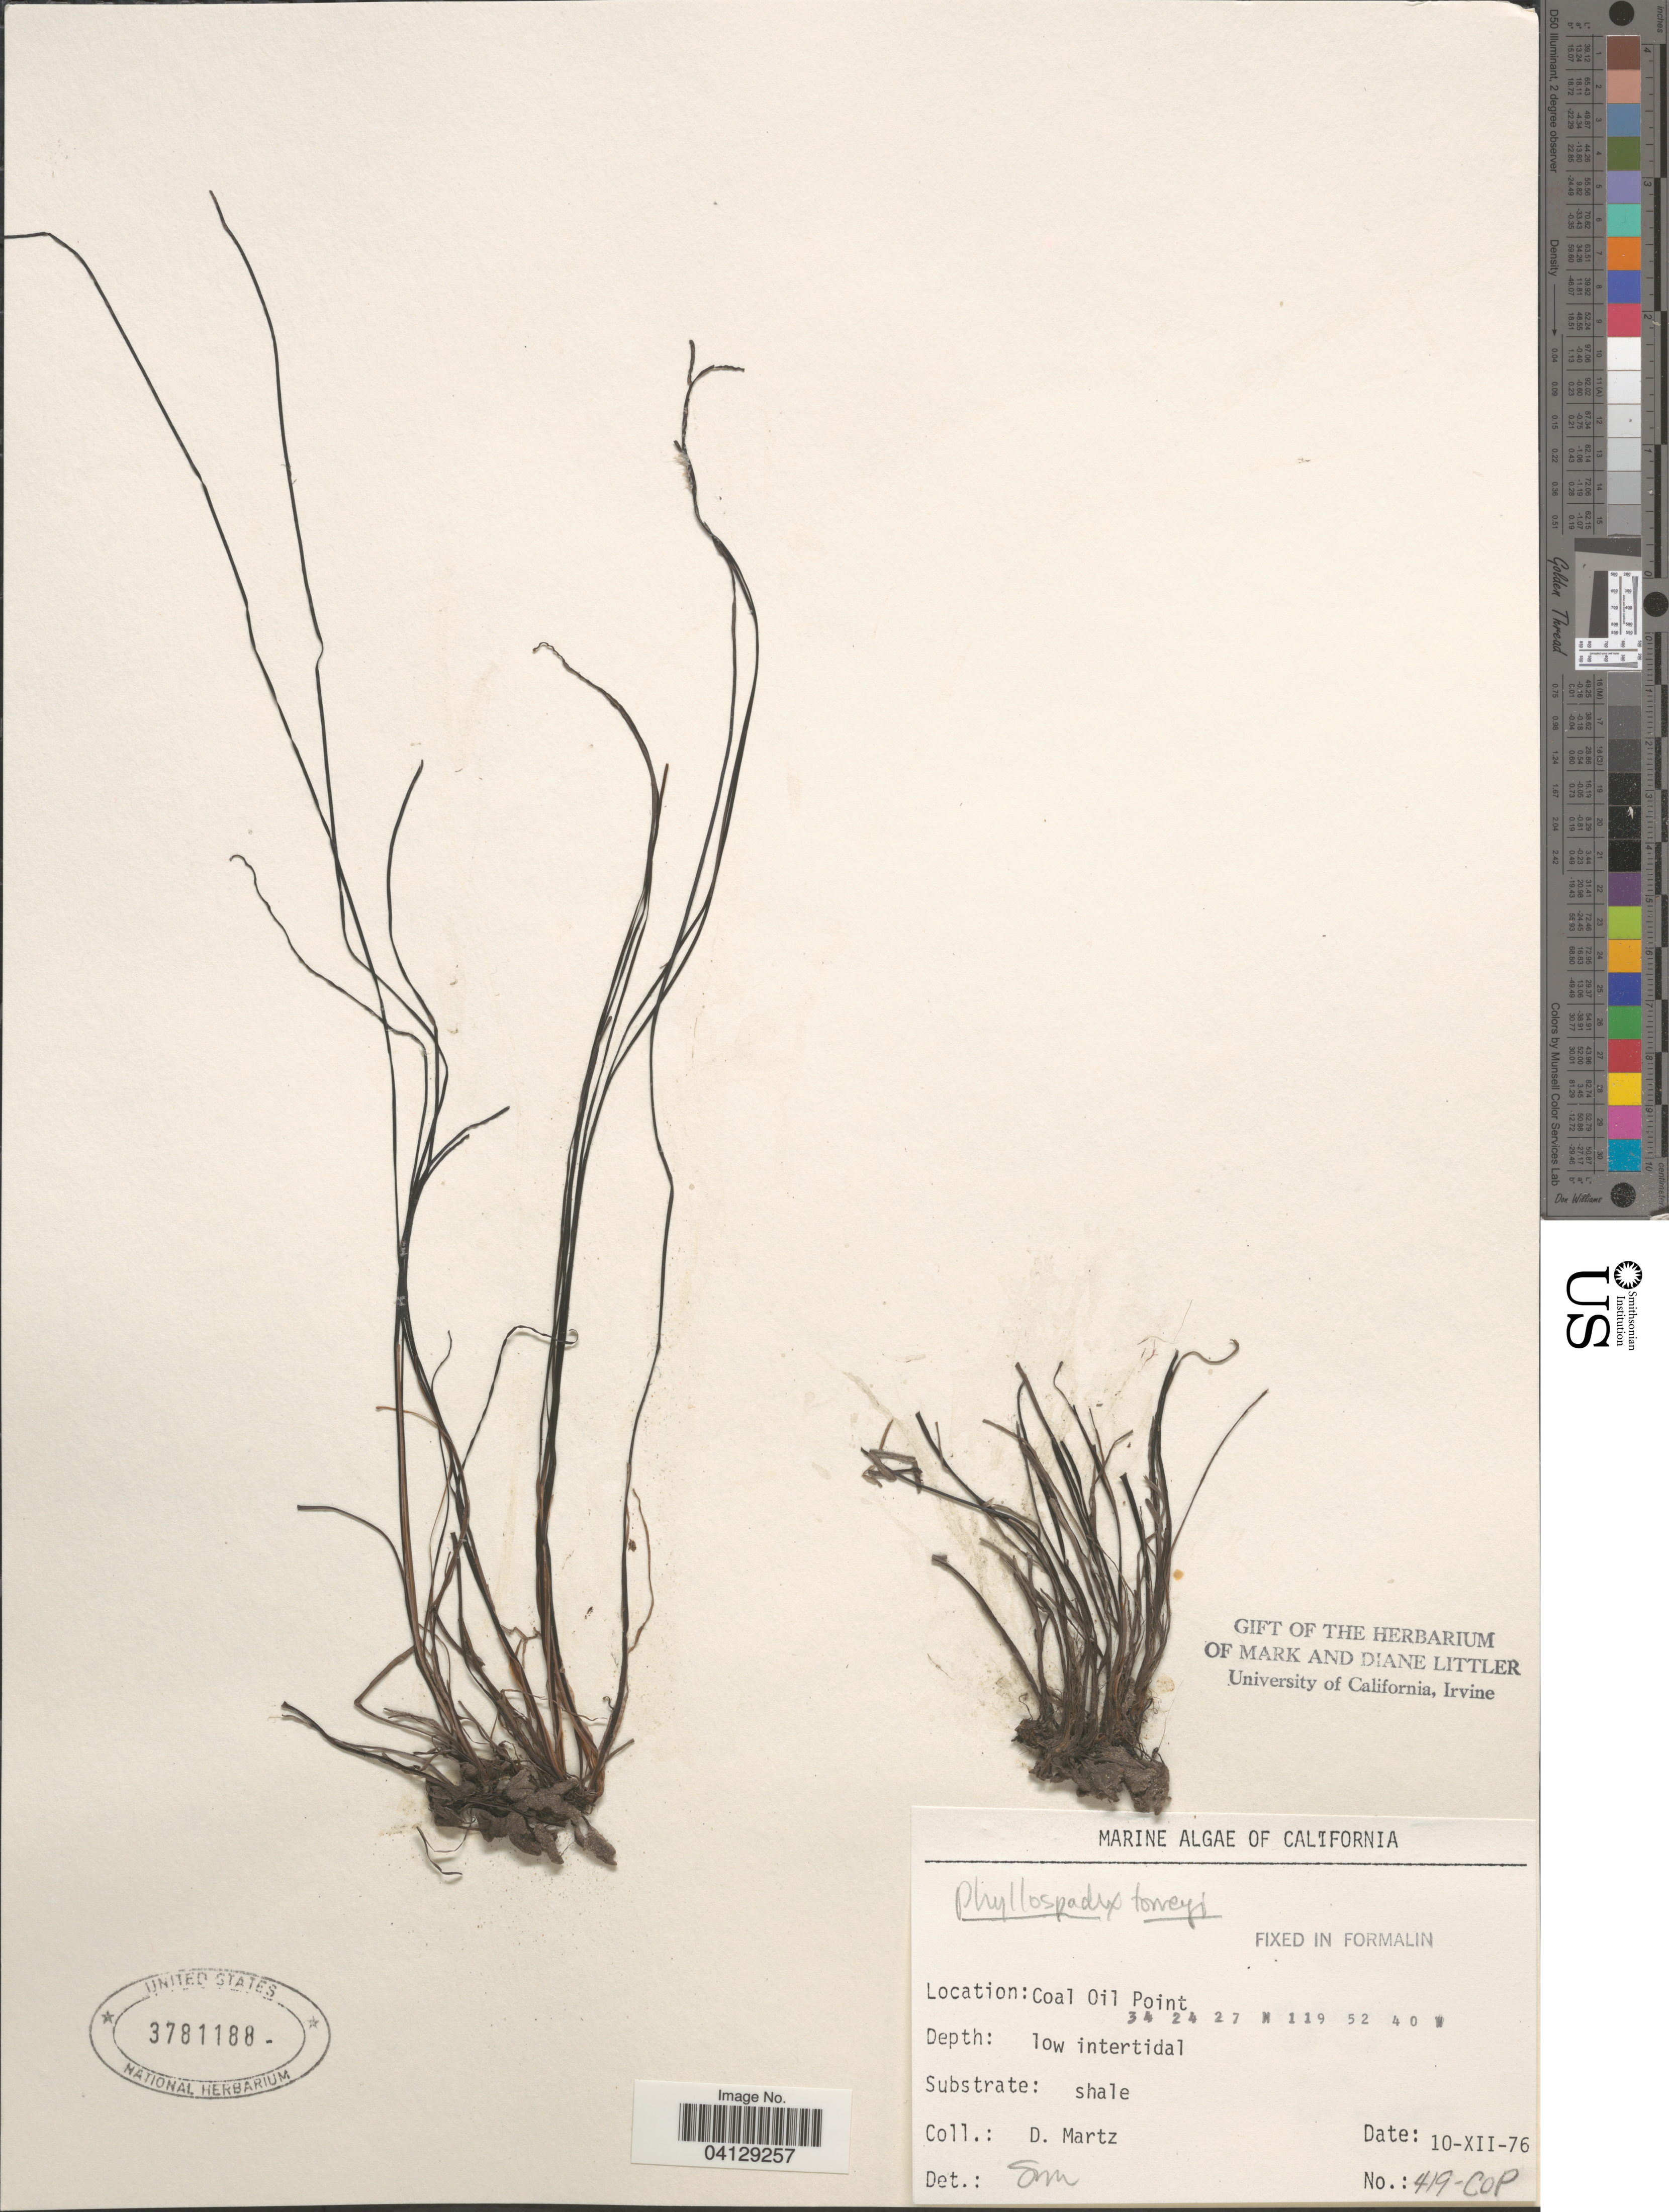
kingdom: Plantae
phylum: Tracheophyta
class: Liliopsida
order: Alismatales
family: Zosteraceae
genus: Phyllospadix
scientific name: Phyllospadix torreyi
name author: S. Watson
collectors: D. Martz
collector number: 419-COP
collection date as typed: Transcribed d/m/y: 10/12/76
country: United States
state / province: California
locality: Coal Oil Point.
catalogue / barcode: US 3781188